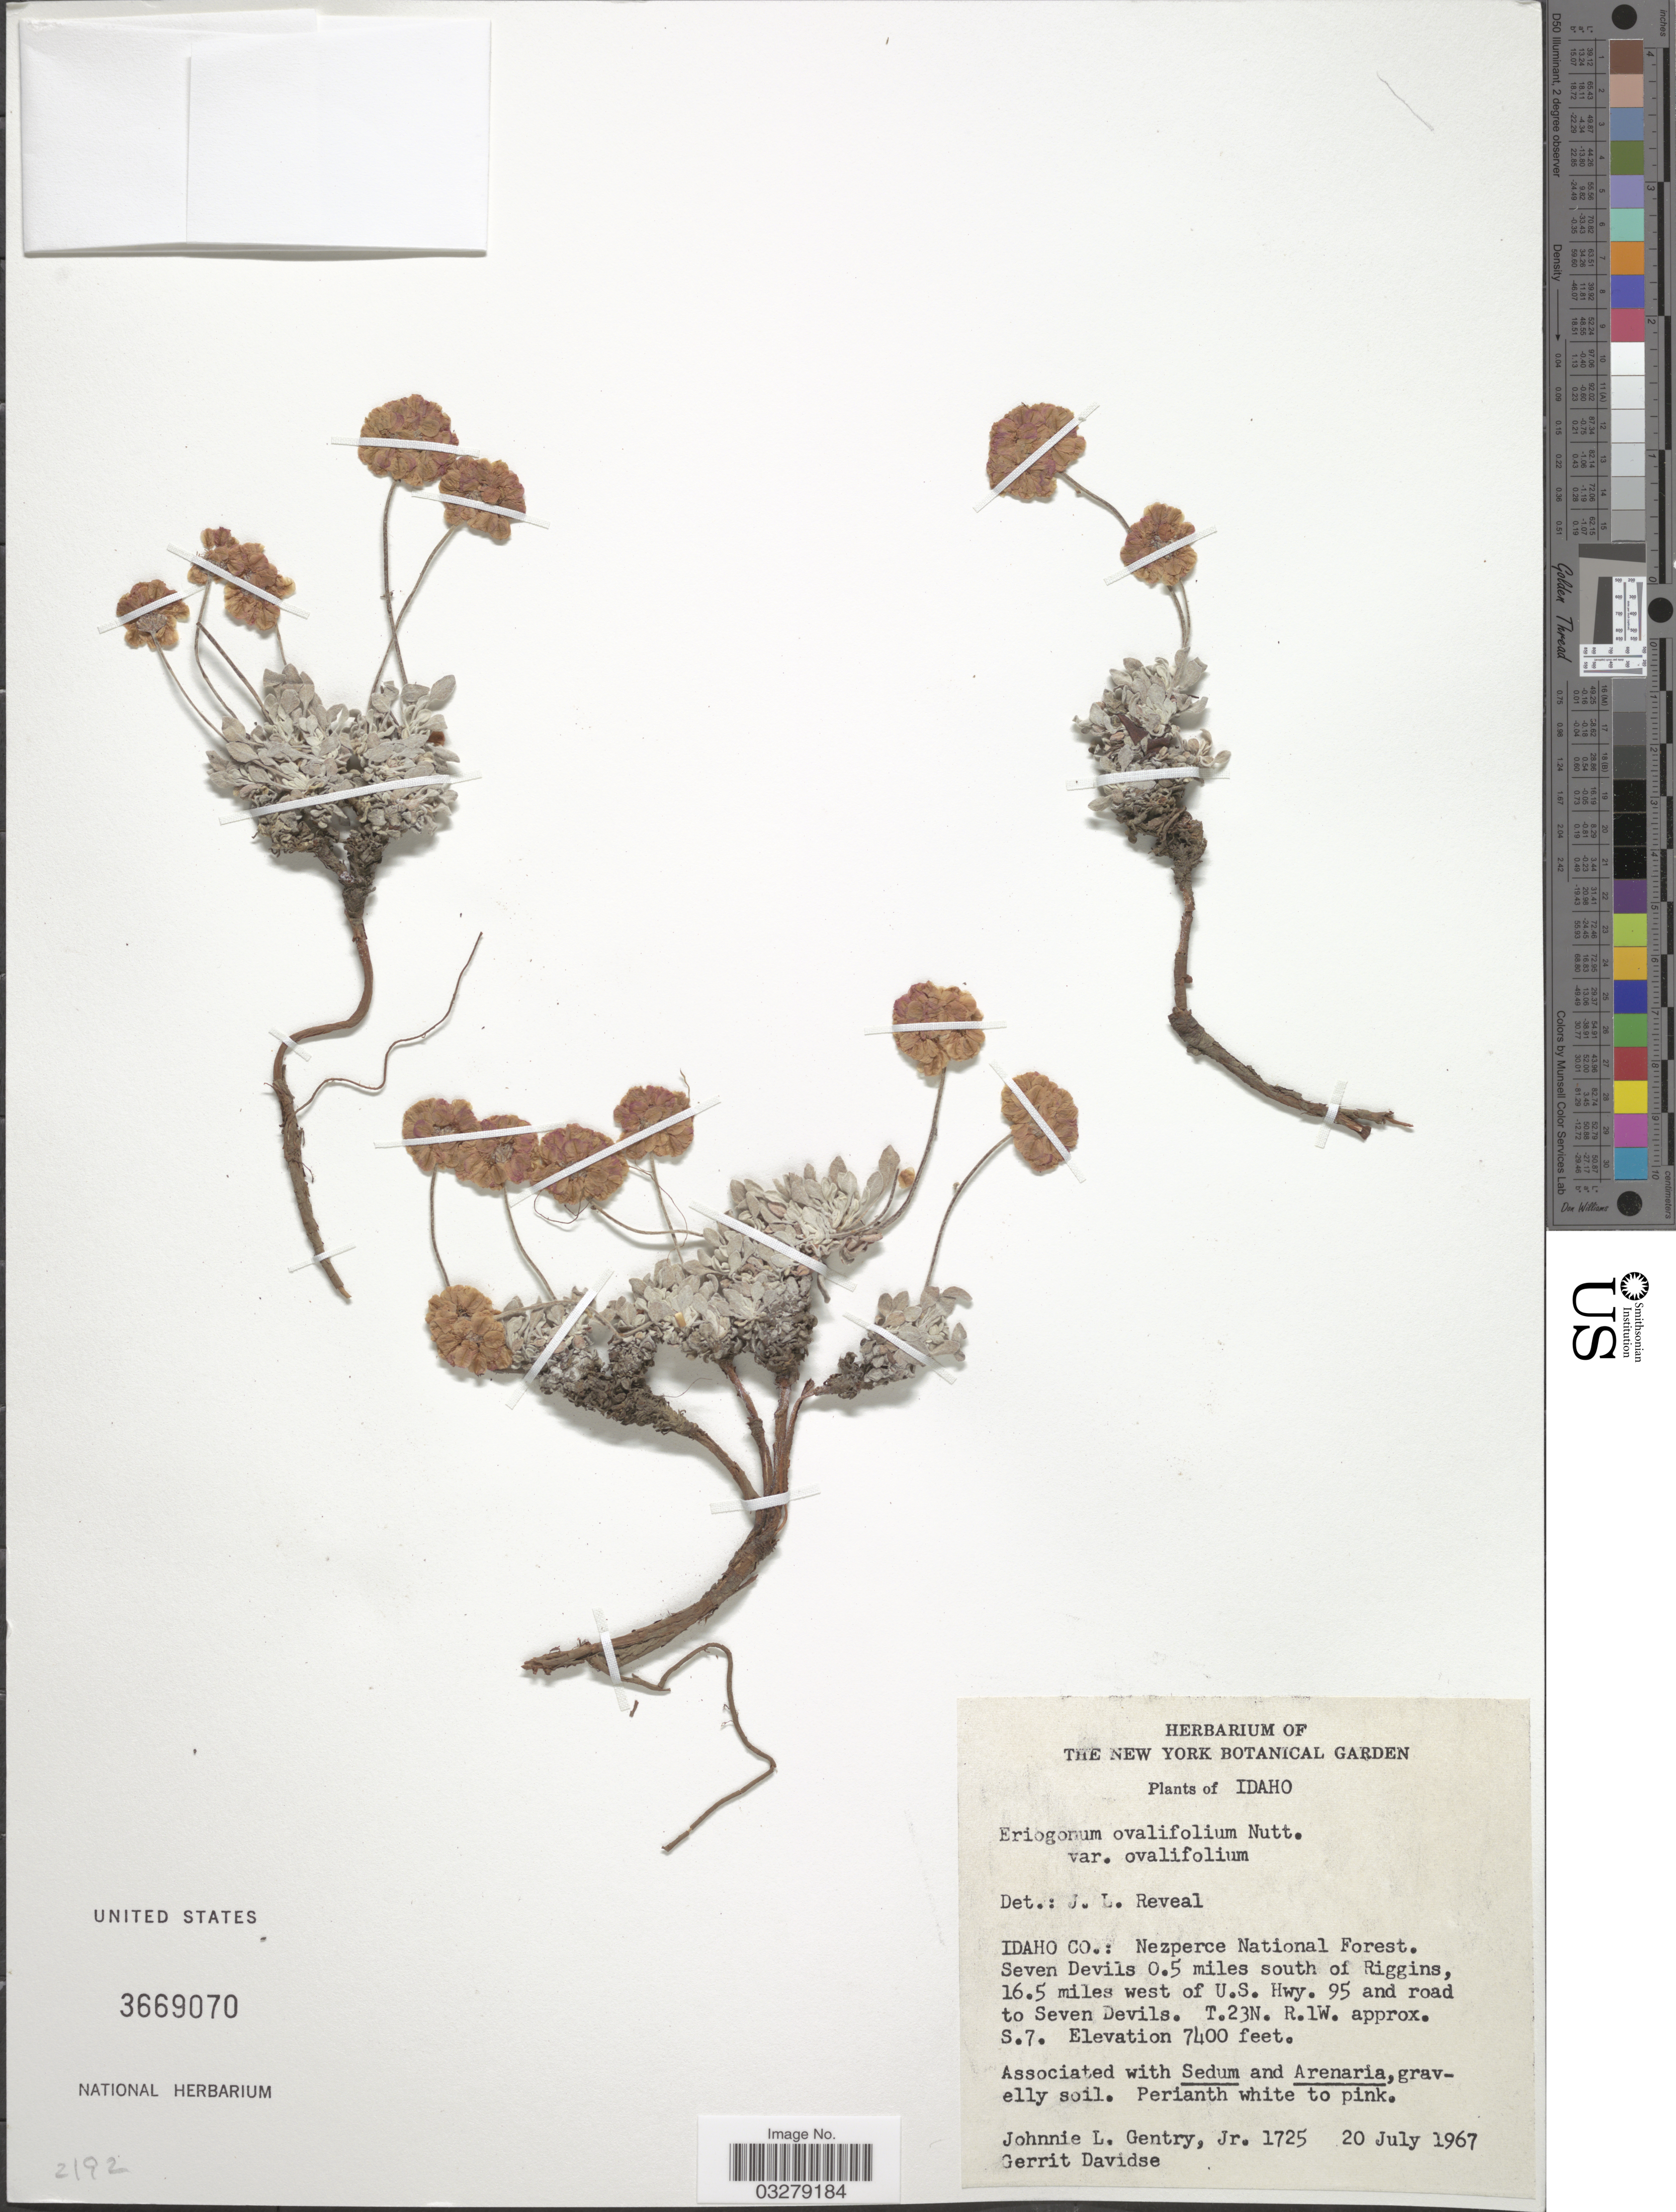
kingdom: Plantae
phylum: Tracheophyta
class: Magnoliopsida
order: Caryophyllales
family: Polygonaceae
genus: Eriogonum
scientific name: Eriogonum ovalifolium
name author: Nutt.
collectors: J. L. Gentry & G. Davidse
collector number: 1725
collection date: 1967-07-20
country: United States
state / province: Idaho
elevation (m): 2256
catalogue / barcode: US 3669070